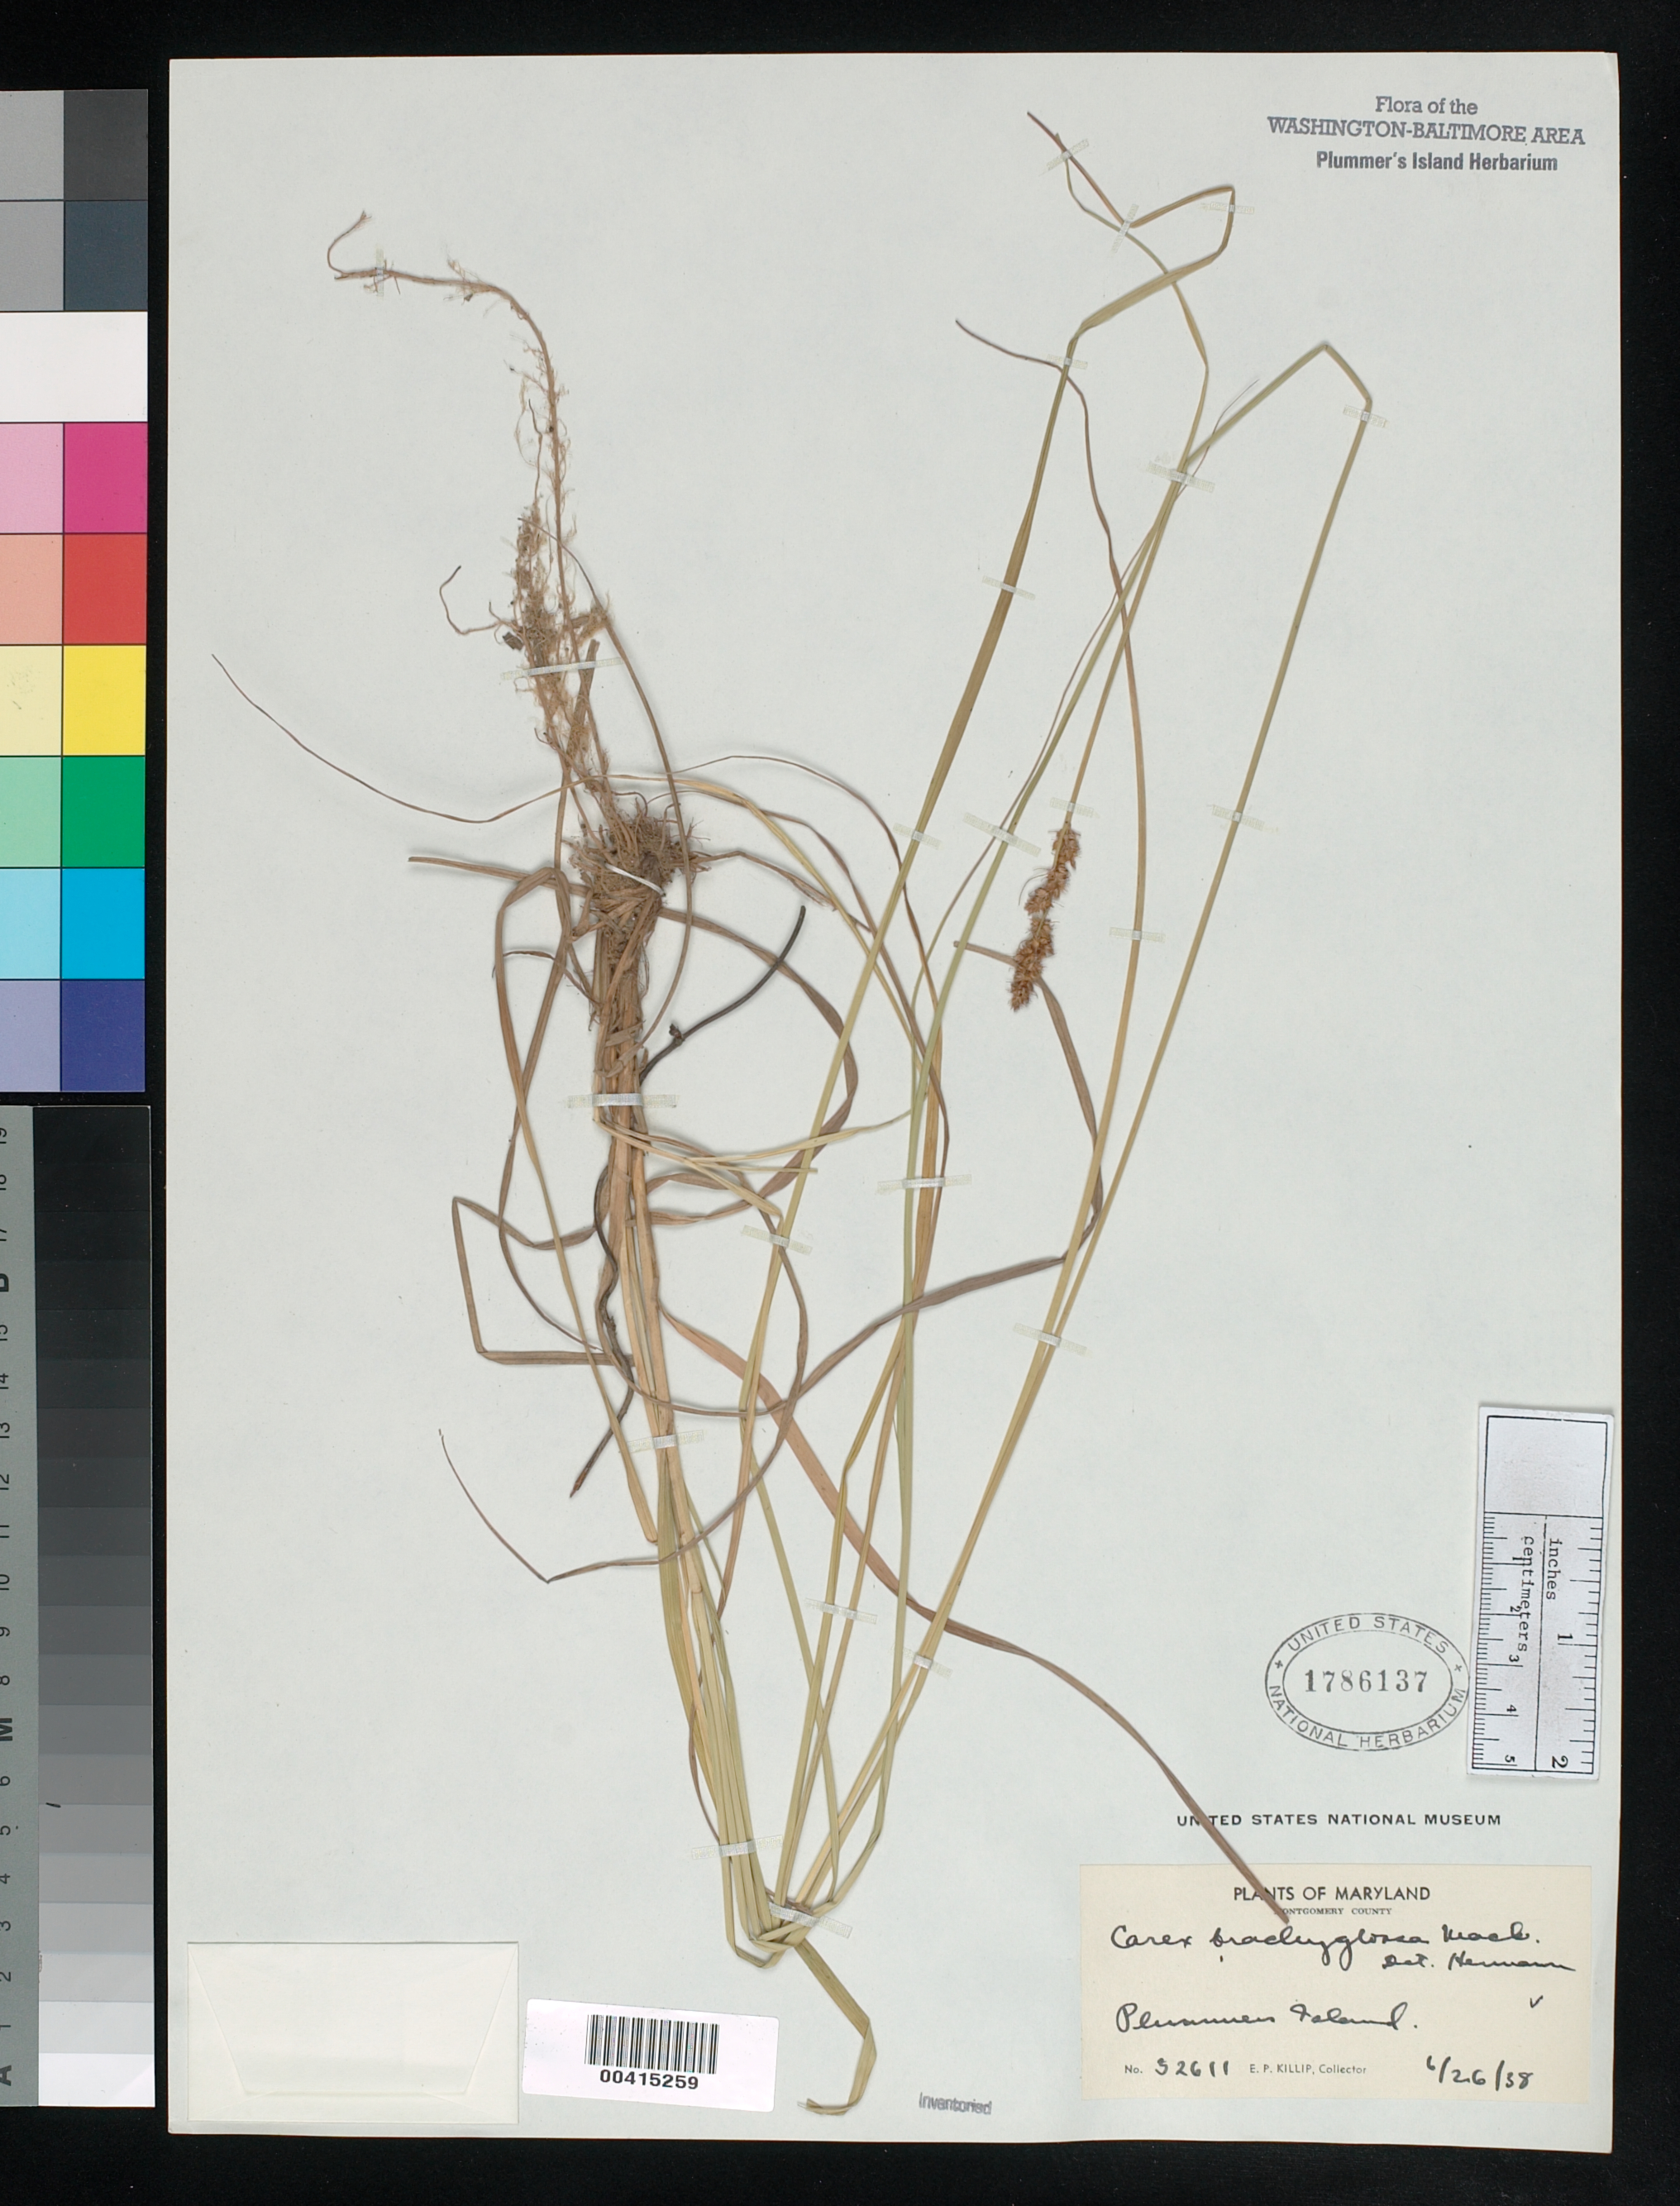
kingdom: Plantae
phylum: Tracheophyta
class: Liliopsida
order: Poales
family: Cyperaceae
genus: Carex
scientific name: Carex annectens var. xanthocarpa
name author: (Kük.) Wiegand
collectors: E. P. Killip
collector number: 32611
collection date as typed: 26 Jun 1938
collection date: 1938-06-26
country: United States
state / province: Maryland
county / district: Montgomery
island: Plummers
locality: Plummer's Island C. & O. Canal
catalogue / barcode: US 1786137